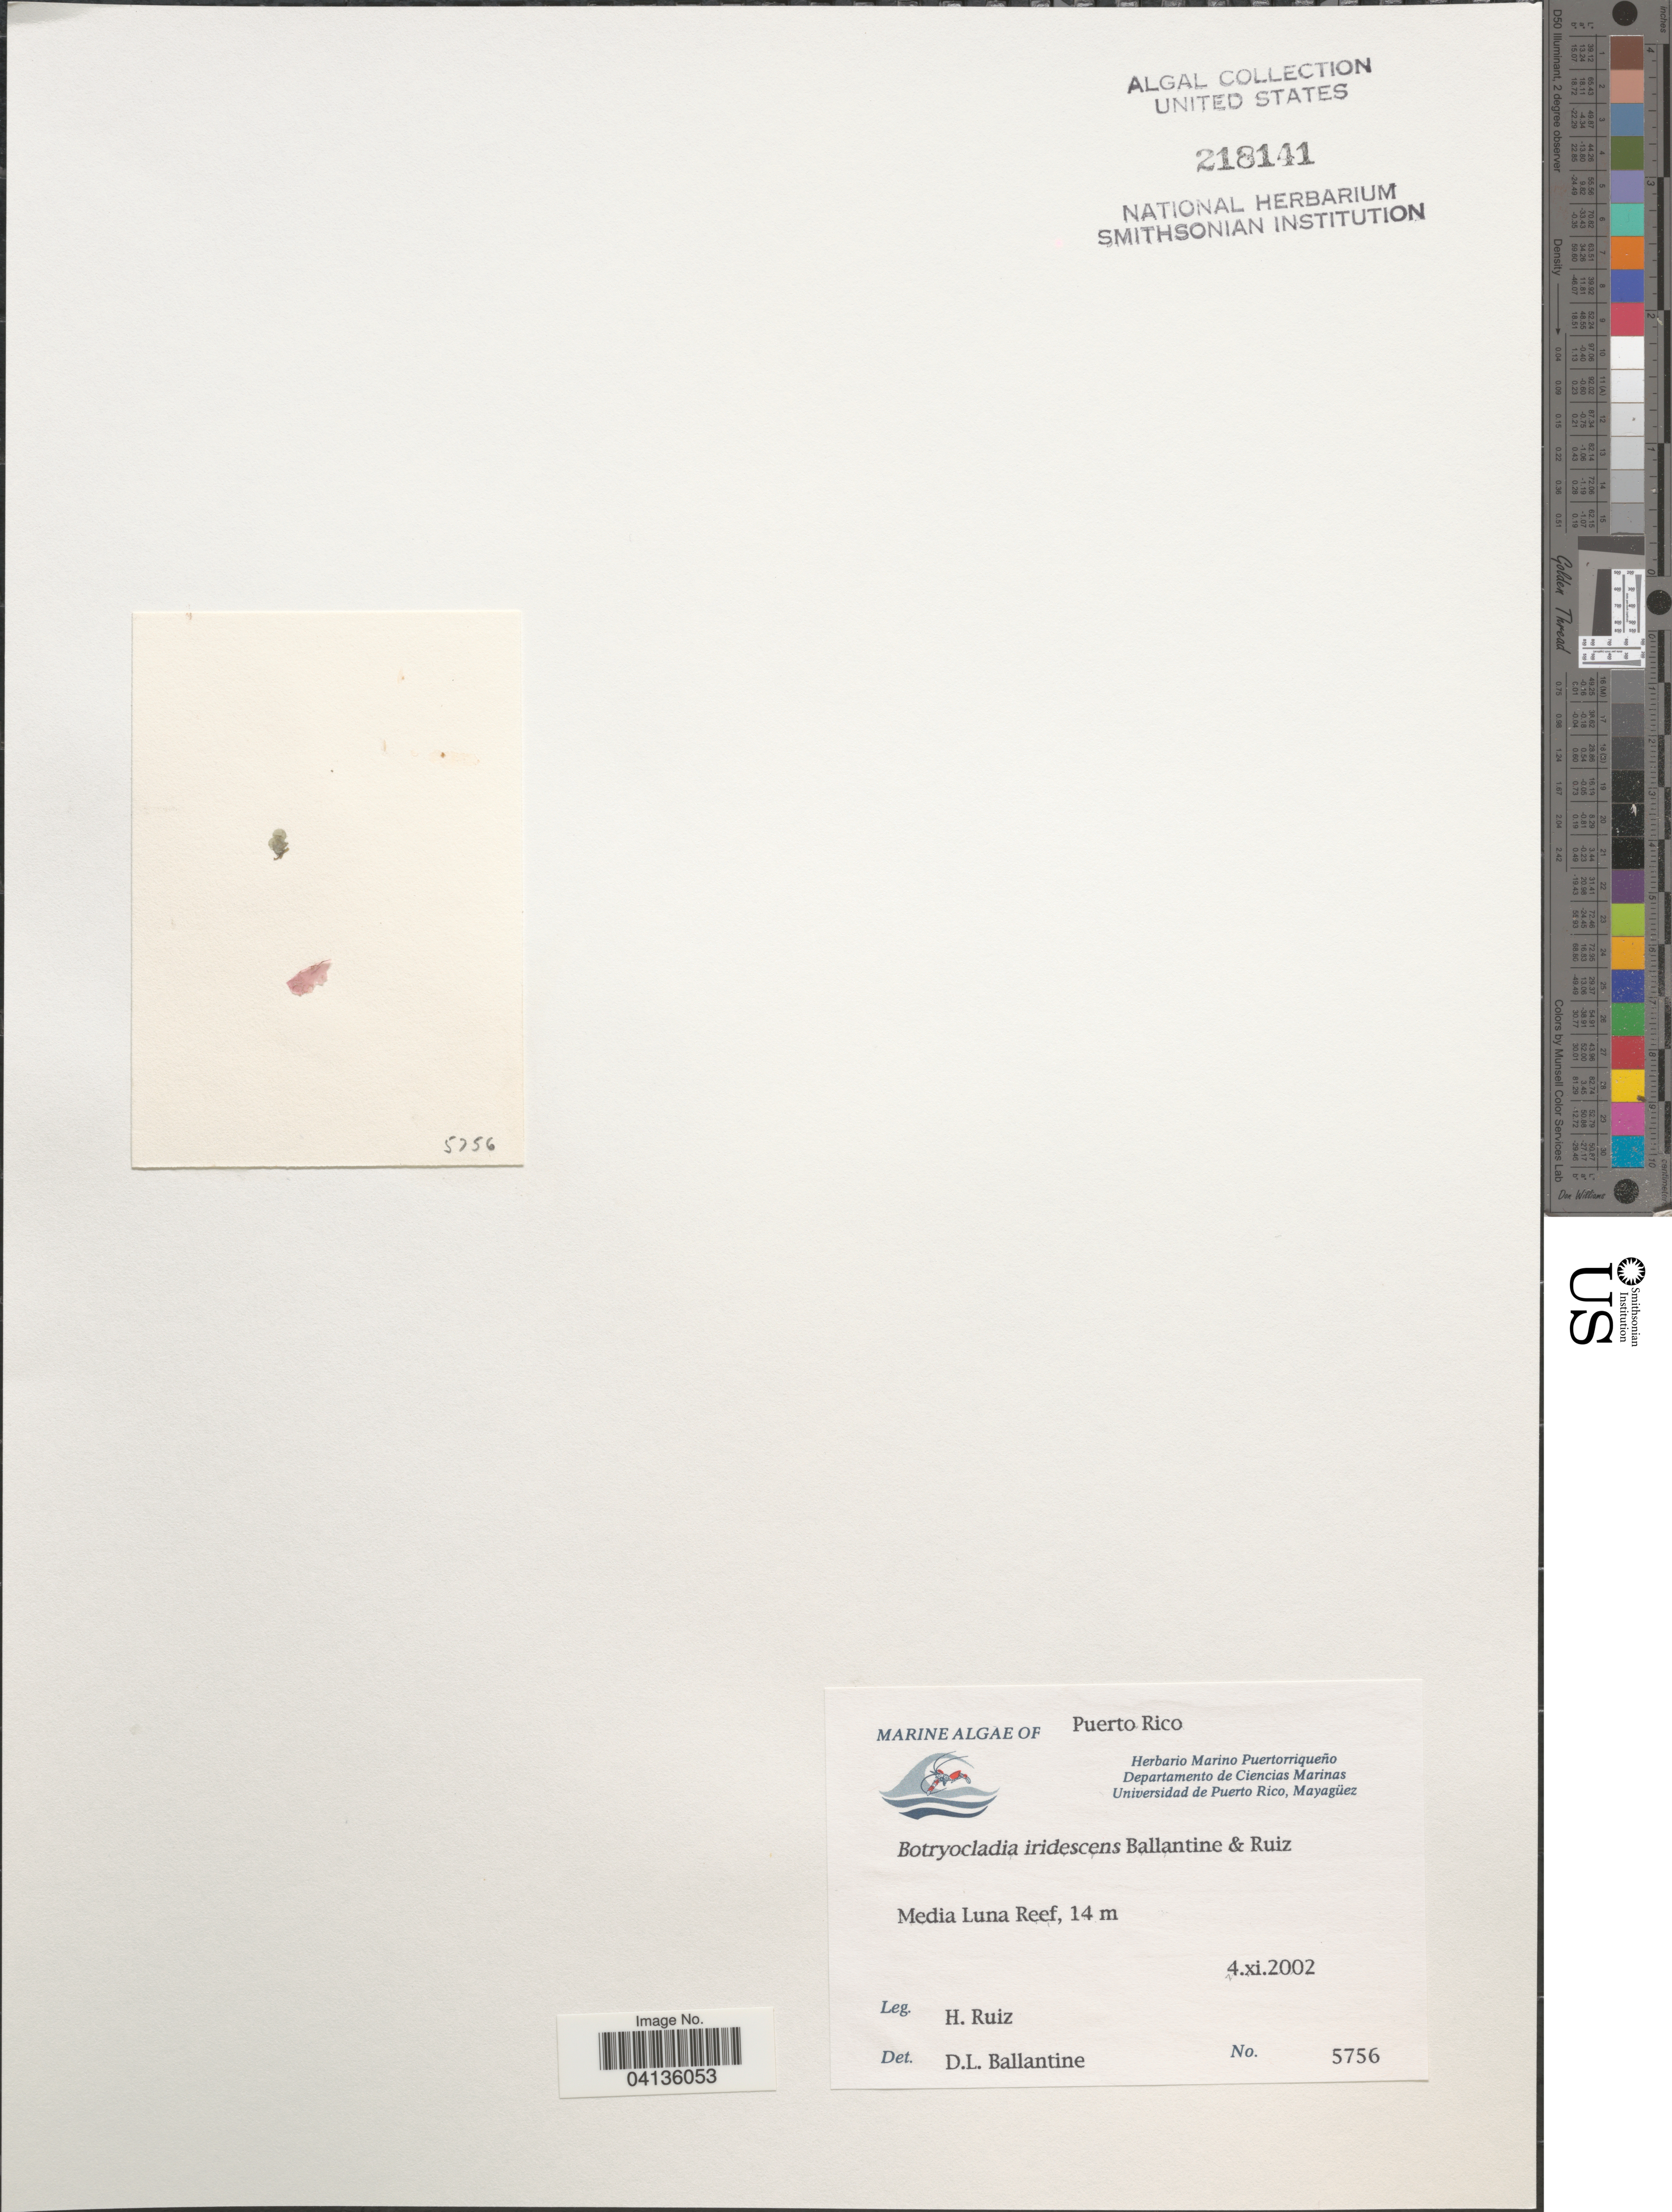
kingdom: Plantae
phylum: Rhodophyta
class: Florideophyceae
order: Rhodymeniales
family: Rhodymeniaceae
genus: Botryocladia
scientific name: Botryocladia iridescens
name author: D.L. Ballant. & H.Ruiz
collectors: H. Ruiz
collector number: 5756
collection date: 2002-11-04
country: Puerto Rico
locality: Media Luna Reef.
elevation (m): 14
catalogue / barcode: US 218141